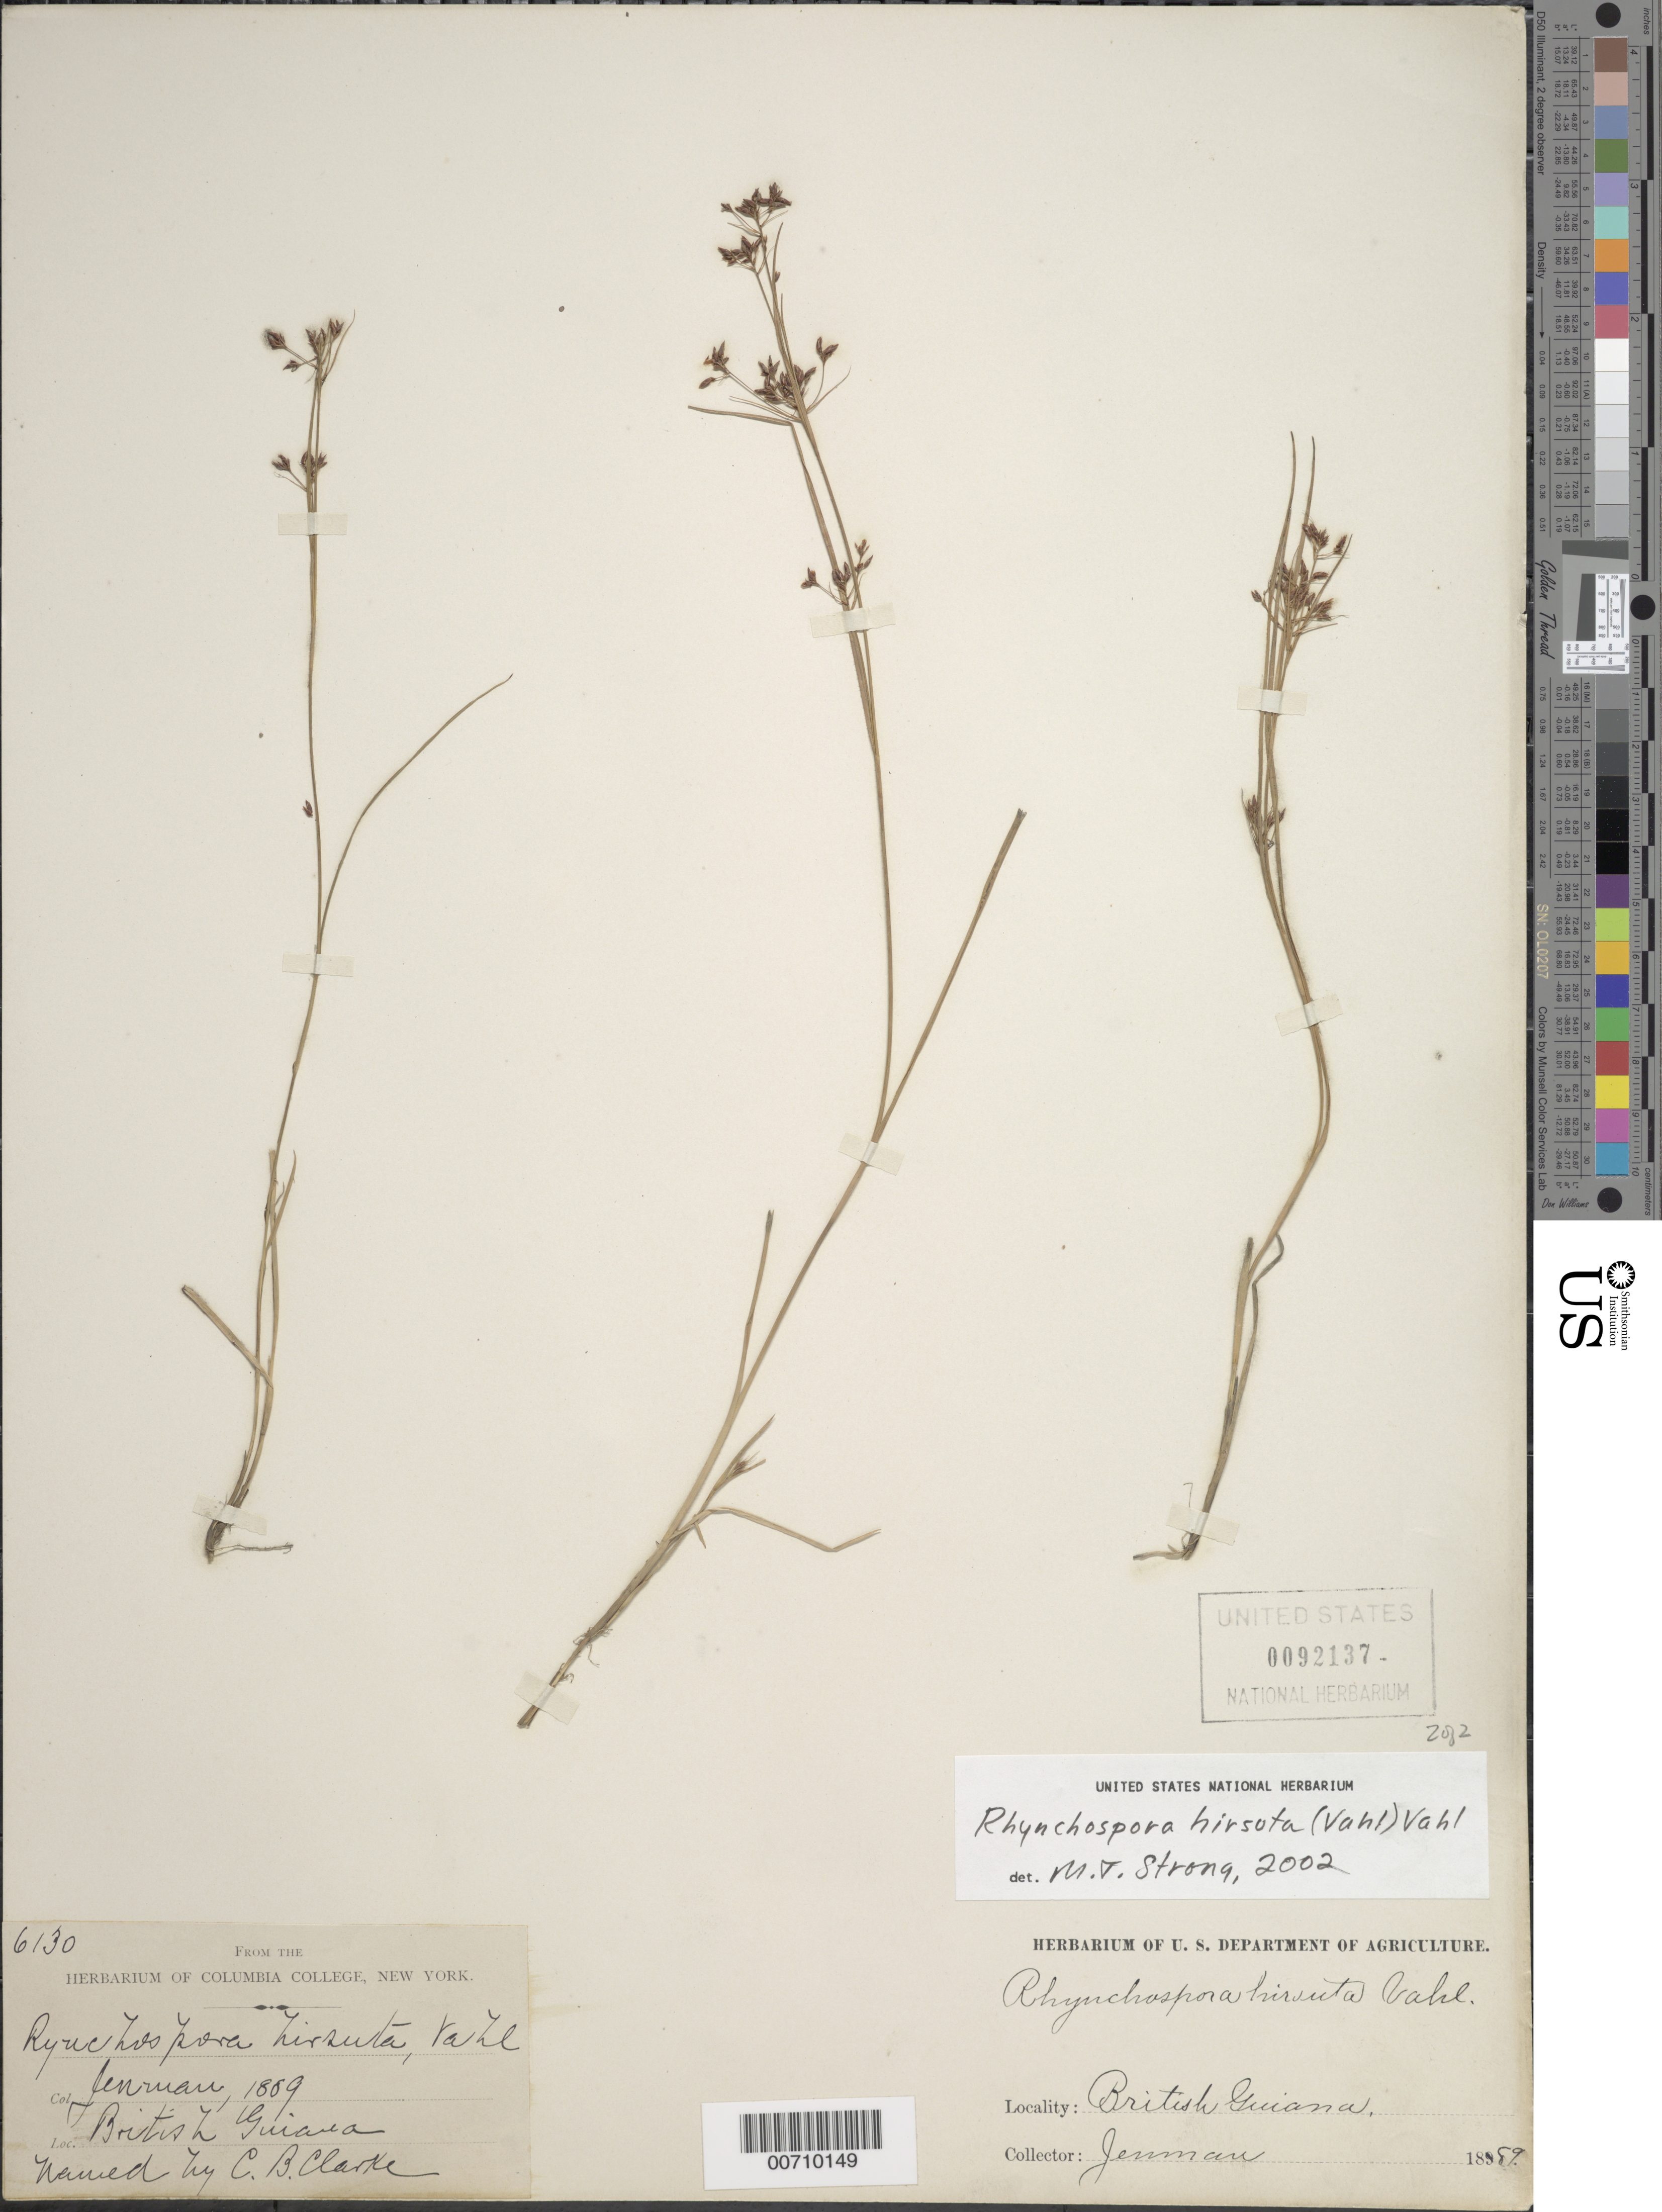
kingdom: Plantae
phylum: Tracheophyta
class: Liliopsida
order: Poales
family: Cyperaceae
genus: Rhynchospora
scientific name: Rhynchospora hirsuta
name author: (Vahl) Vahl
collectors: -. Jenman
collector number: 6130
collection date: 1809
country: Guyana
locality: British Guiana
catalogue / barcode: US 92137